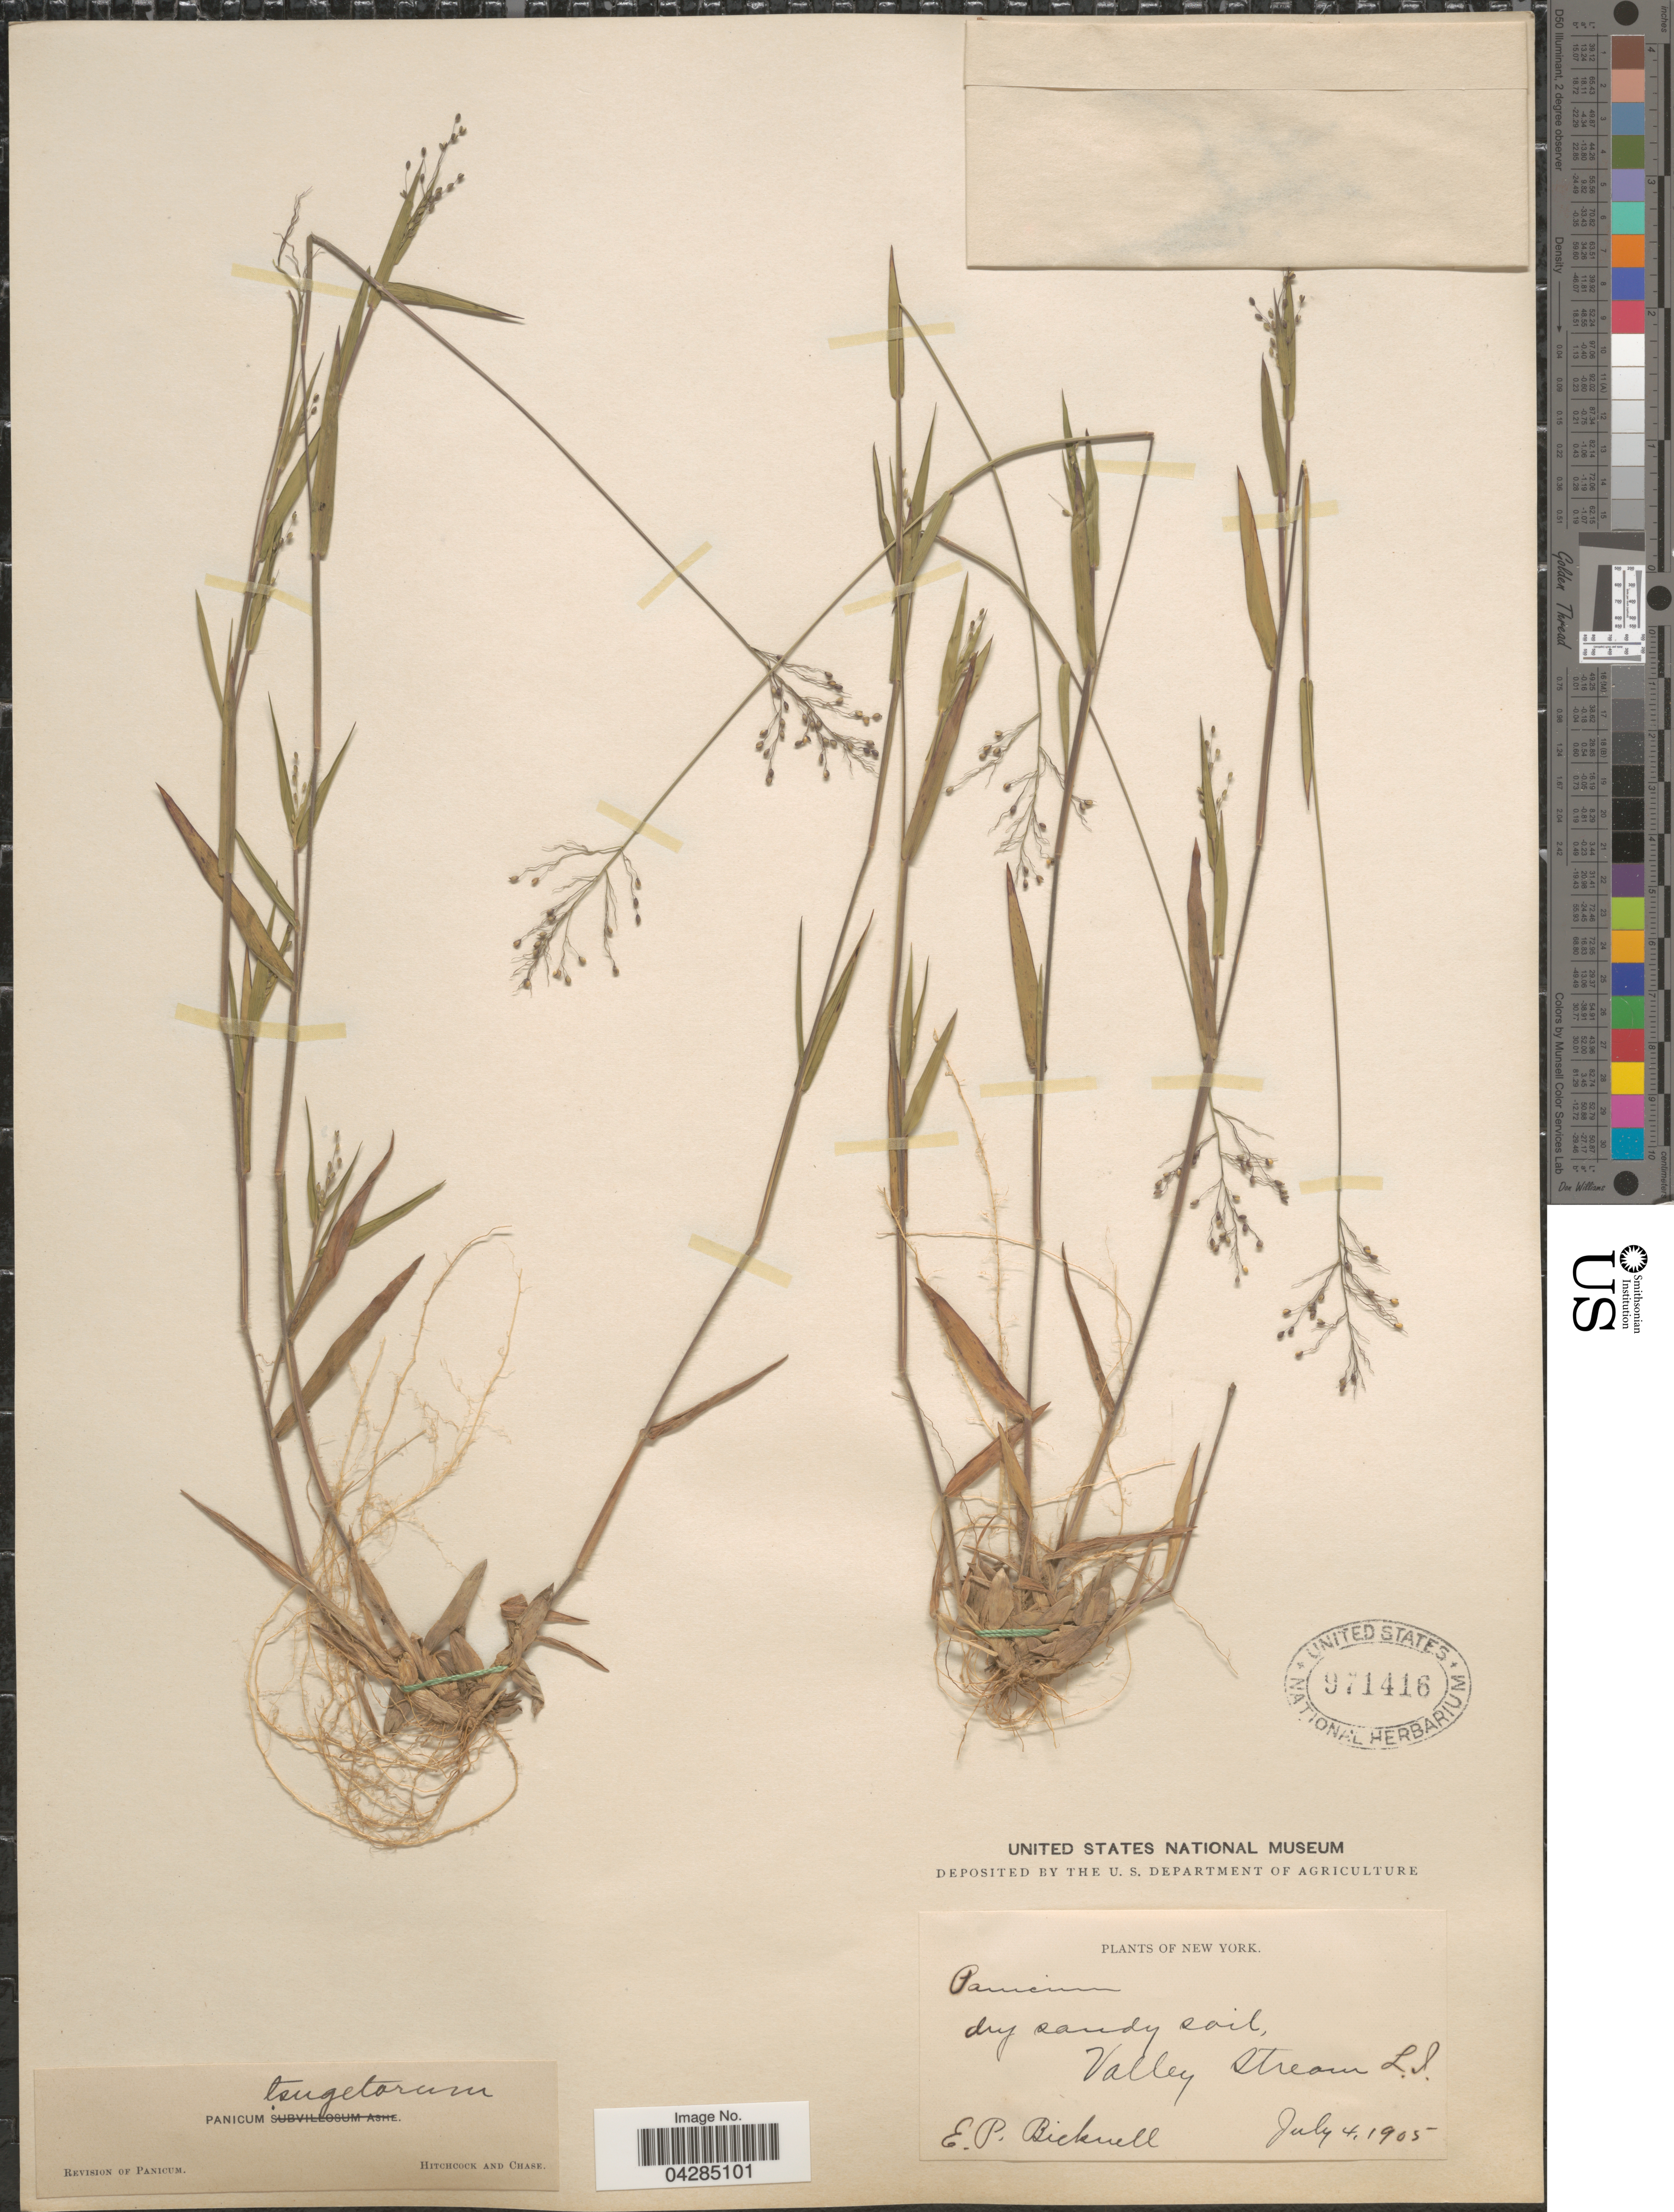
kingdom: Plantae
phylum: Tracheophyta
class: Liliopsida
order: Poales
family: Poaceae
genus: Dichanthelium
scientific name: Dichanthelium portoricense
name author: (Desv. ex Ham.) B.F. Hansen & Wunderlin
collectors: E. P. Bicknell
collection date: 1905-07-04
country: United States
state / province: New York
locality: Valley Stream L. I.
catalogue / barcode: US 971416